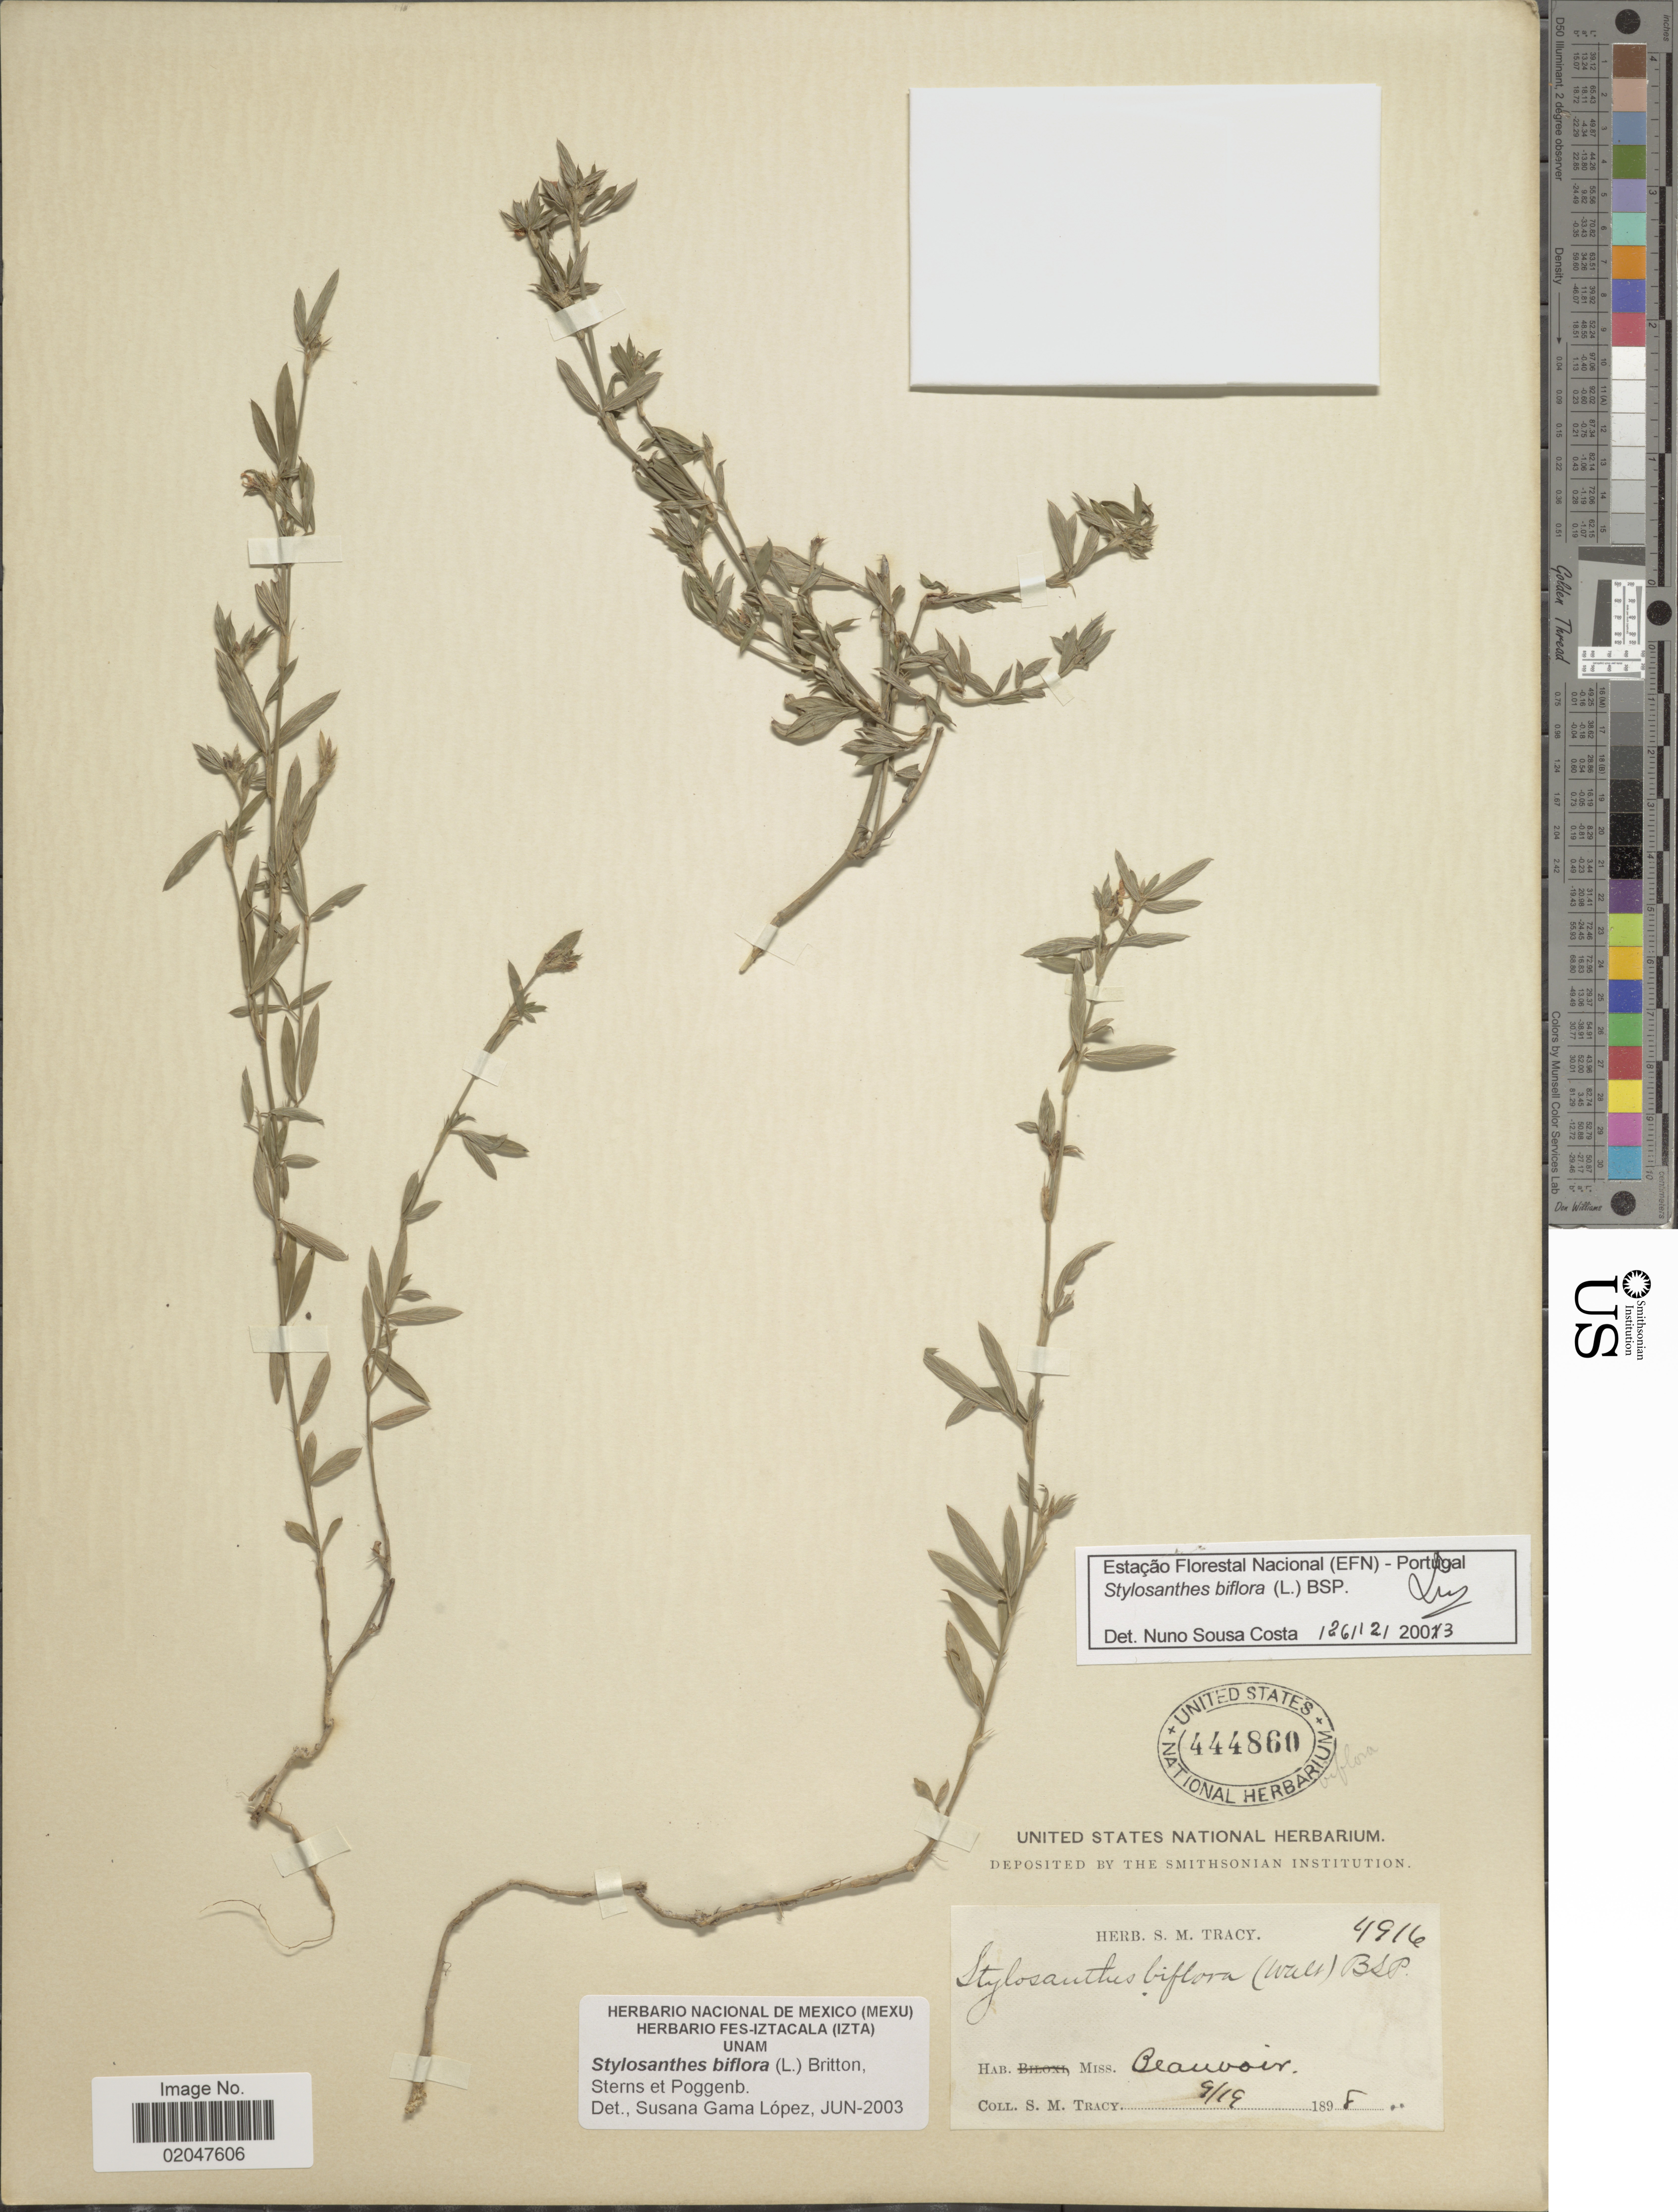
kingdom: Plantae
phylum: Tracheophyta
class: Magnoliopsida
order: Fabales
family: Fabaceae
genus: Stylosanthes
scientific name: Stylosanthes biflora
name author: (L.) Britton et al.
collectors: S. M. Tracy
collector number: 4916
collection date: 1898-09-19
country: United States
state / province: Mississippi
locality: Miss., Beauvoir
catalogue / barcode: US 444860